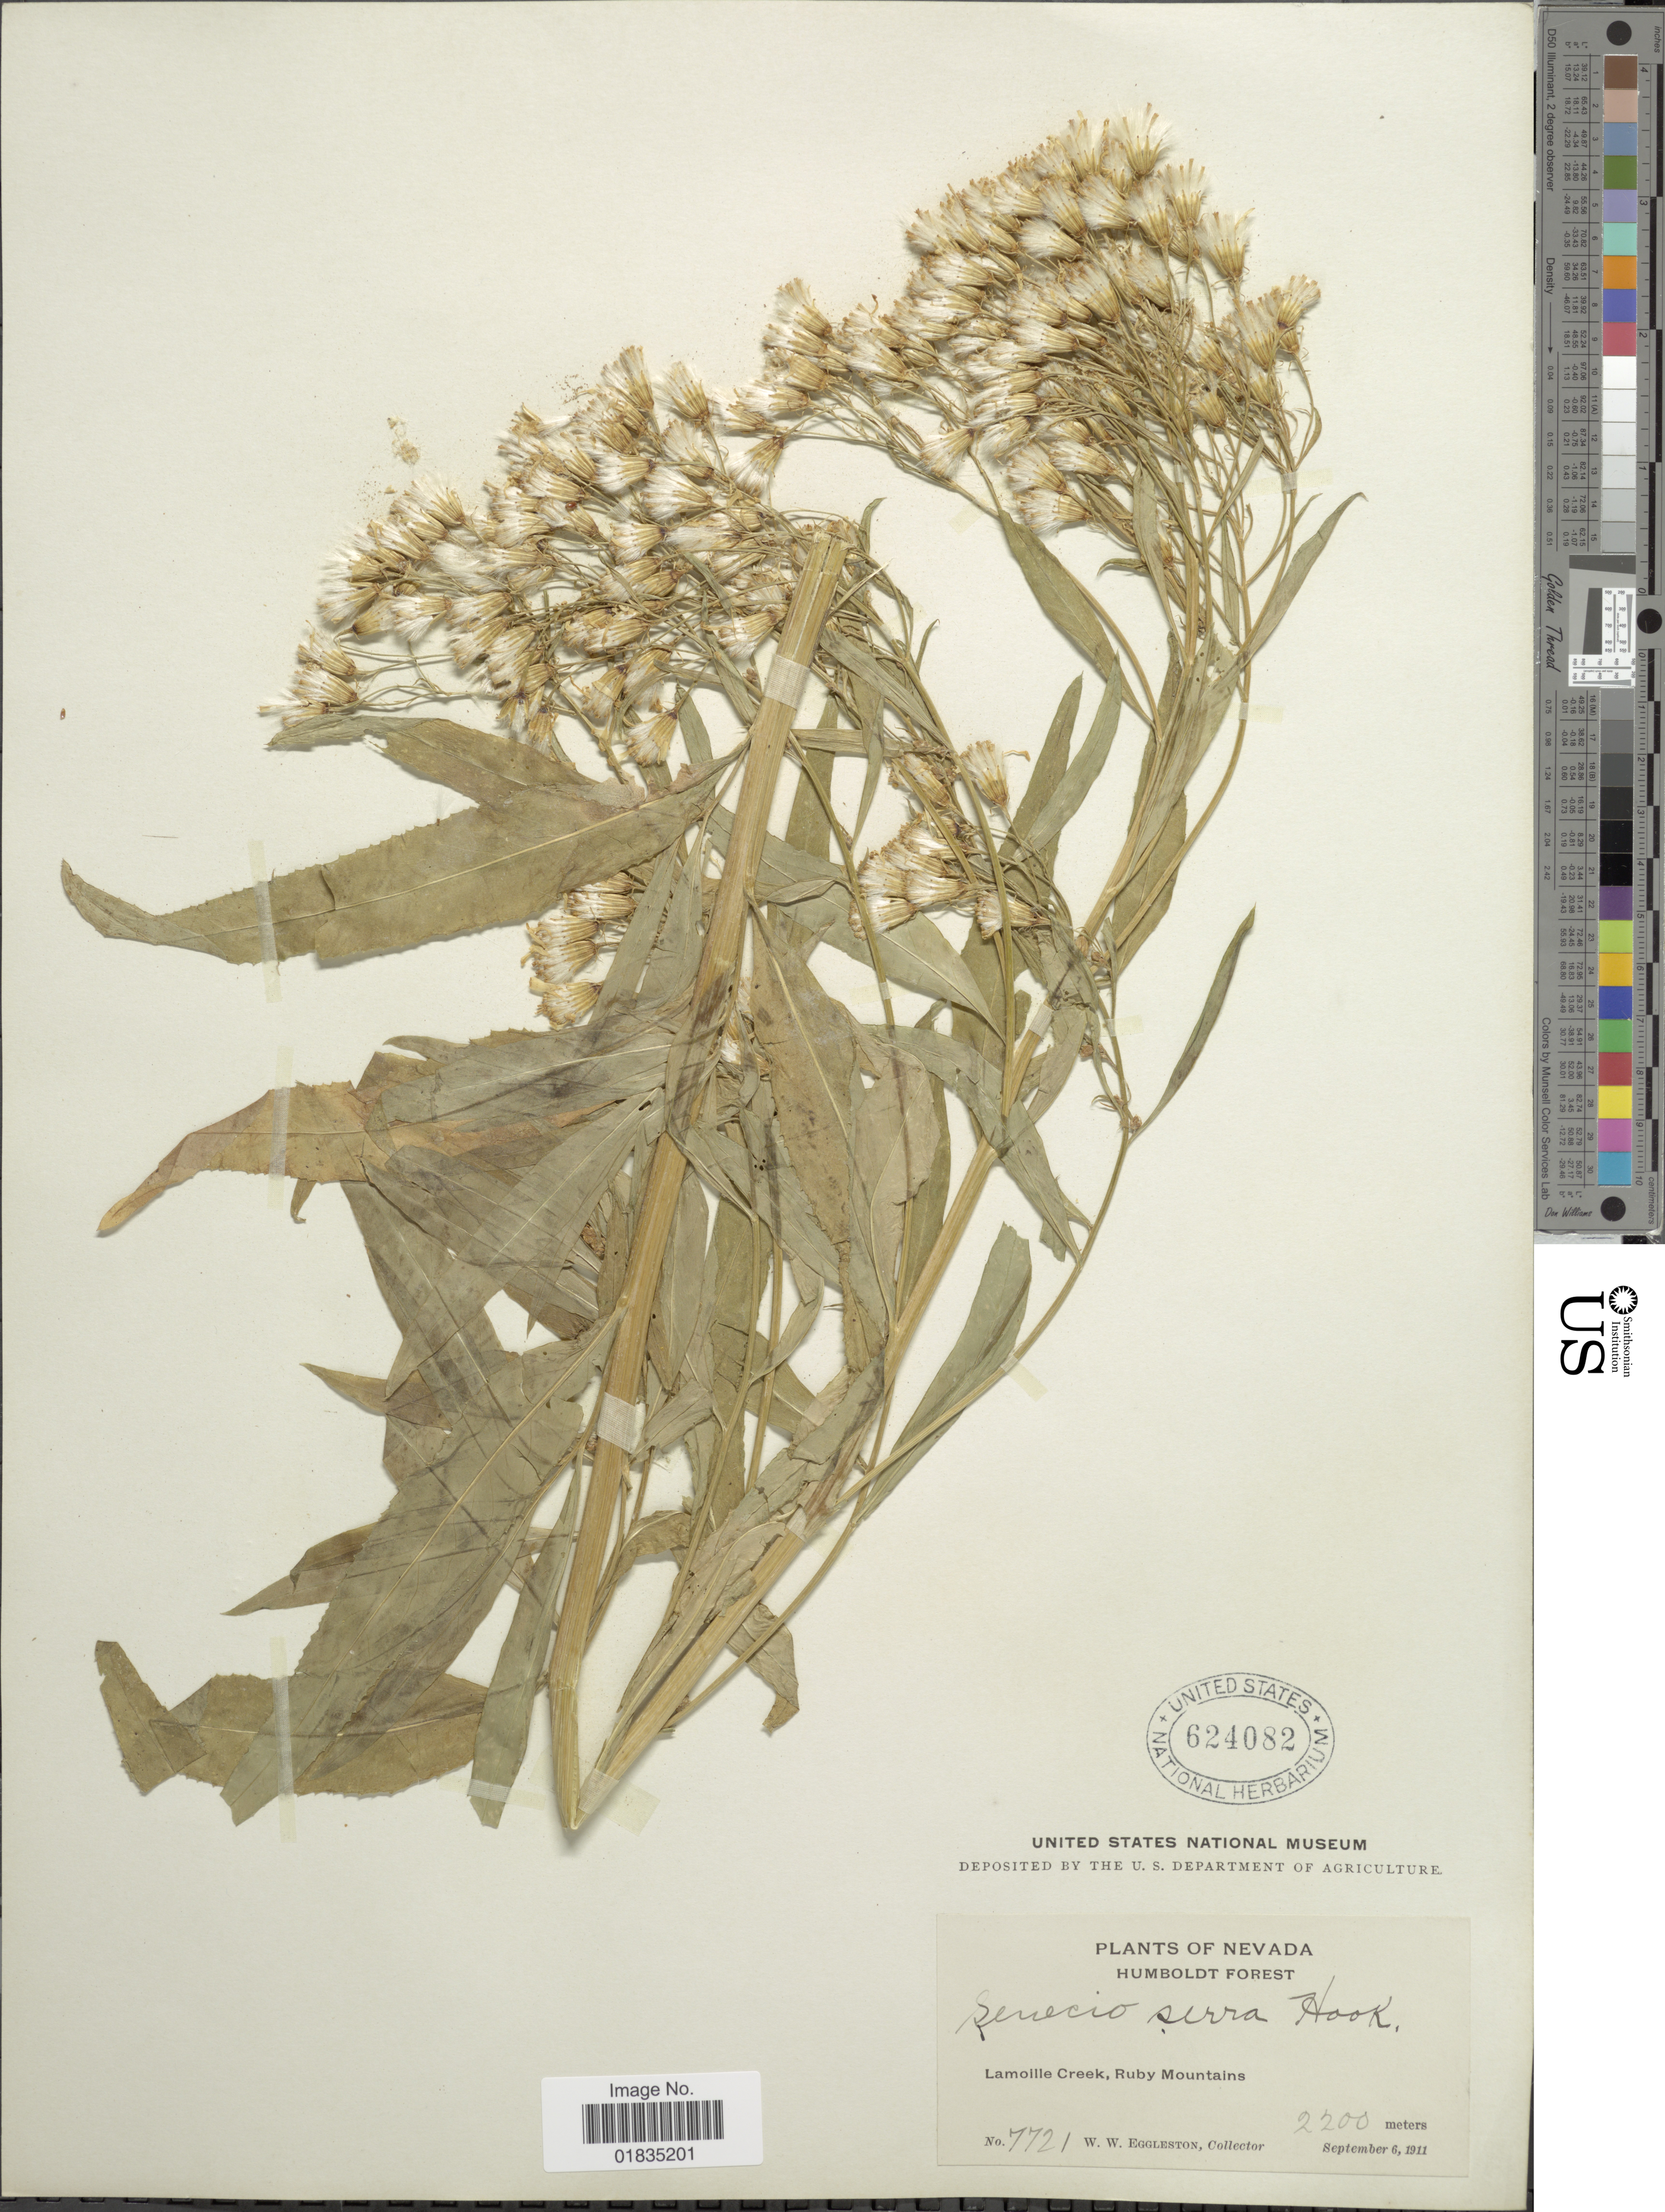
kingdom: Plantae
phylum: Tracheophyta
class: Magnoliopsida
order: Asterales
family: Asteraceae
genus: Senecio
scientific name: Senecio serra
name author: Hook.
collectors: W. W. Eggleston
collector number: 7721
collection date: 1911-09-06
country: United States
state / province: Nevada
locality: Lamoille Creek, Ruby Mountains. Humboldt Forest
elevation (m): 2200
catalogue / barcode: US 624082